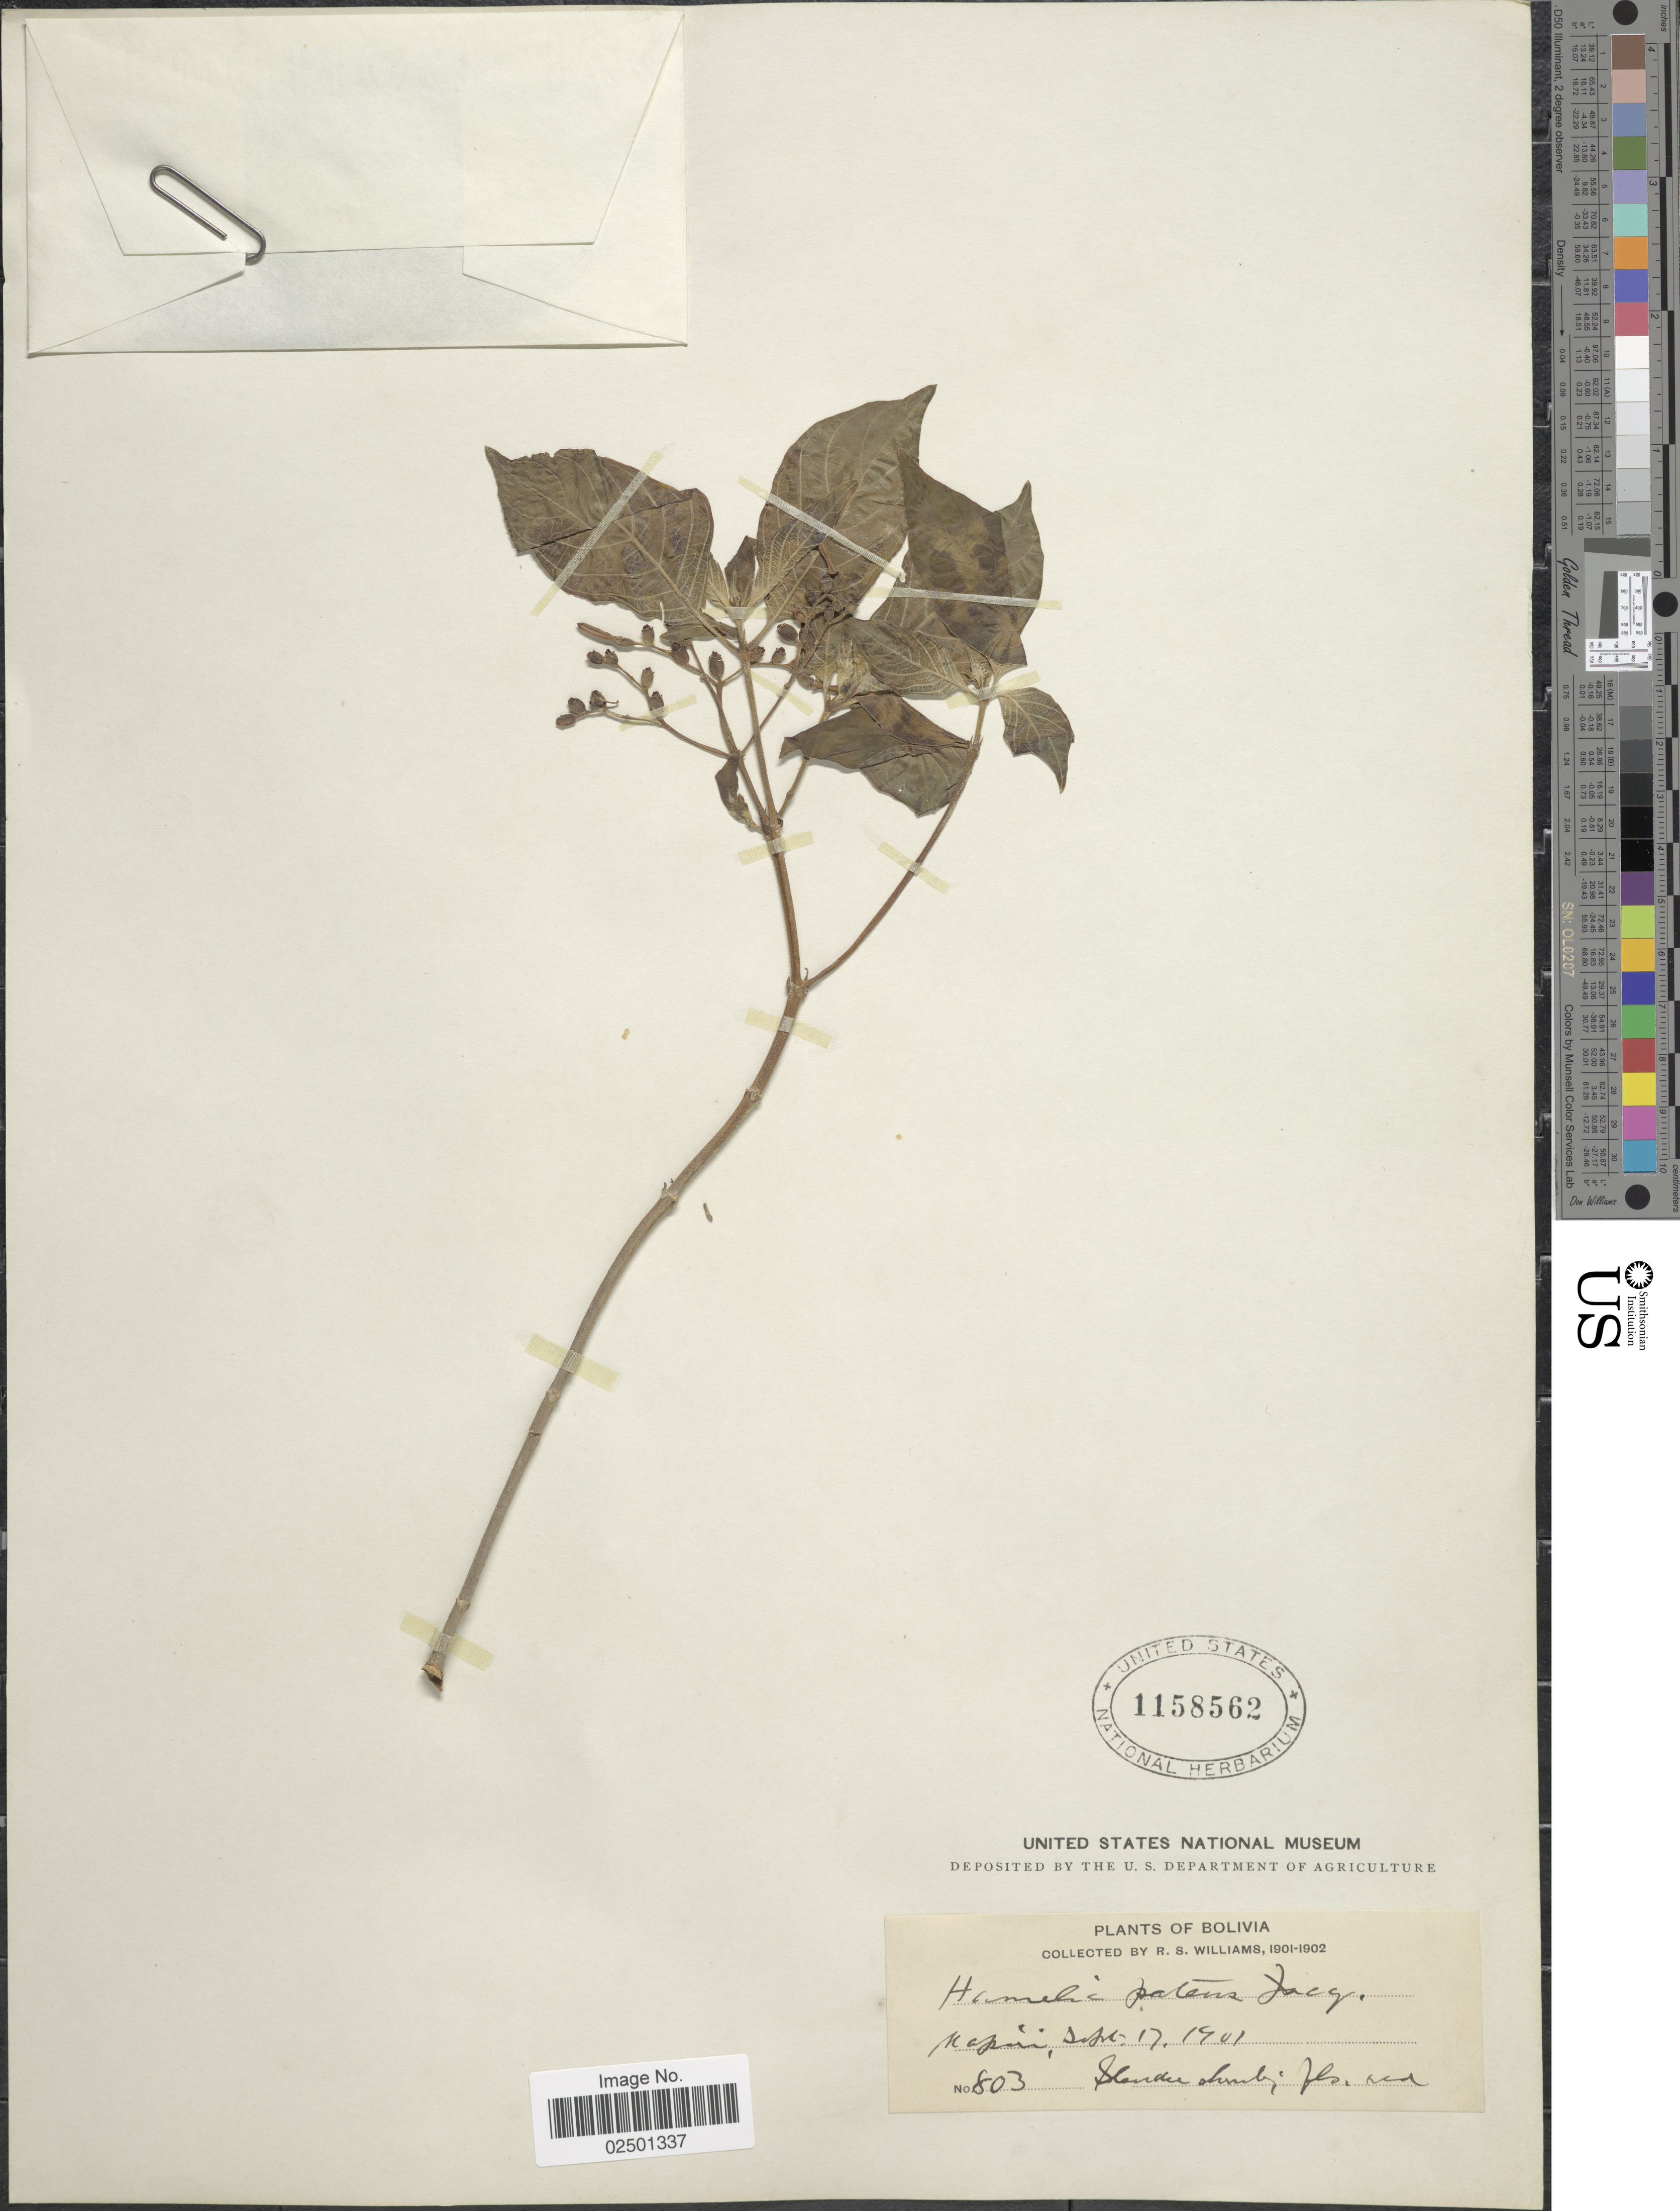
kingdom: Plantae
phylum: Tracheophyta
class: Magnoliopsida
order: Gentianales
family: Rubiaceae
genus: Hamelia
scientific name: Hamelia patens var. patens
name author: Jacq.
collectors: R. S. Williams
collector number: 803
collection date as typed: Sep. 17, 1901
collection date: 1901-09-17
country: Bolivia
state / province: La Paz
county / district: Larecaja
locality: Mapiri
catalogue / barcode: US 1158562